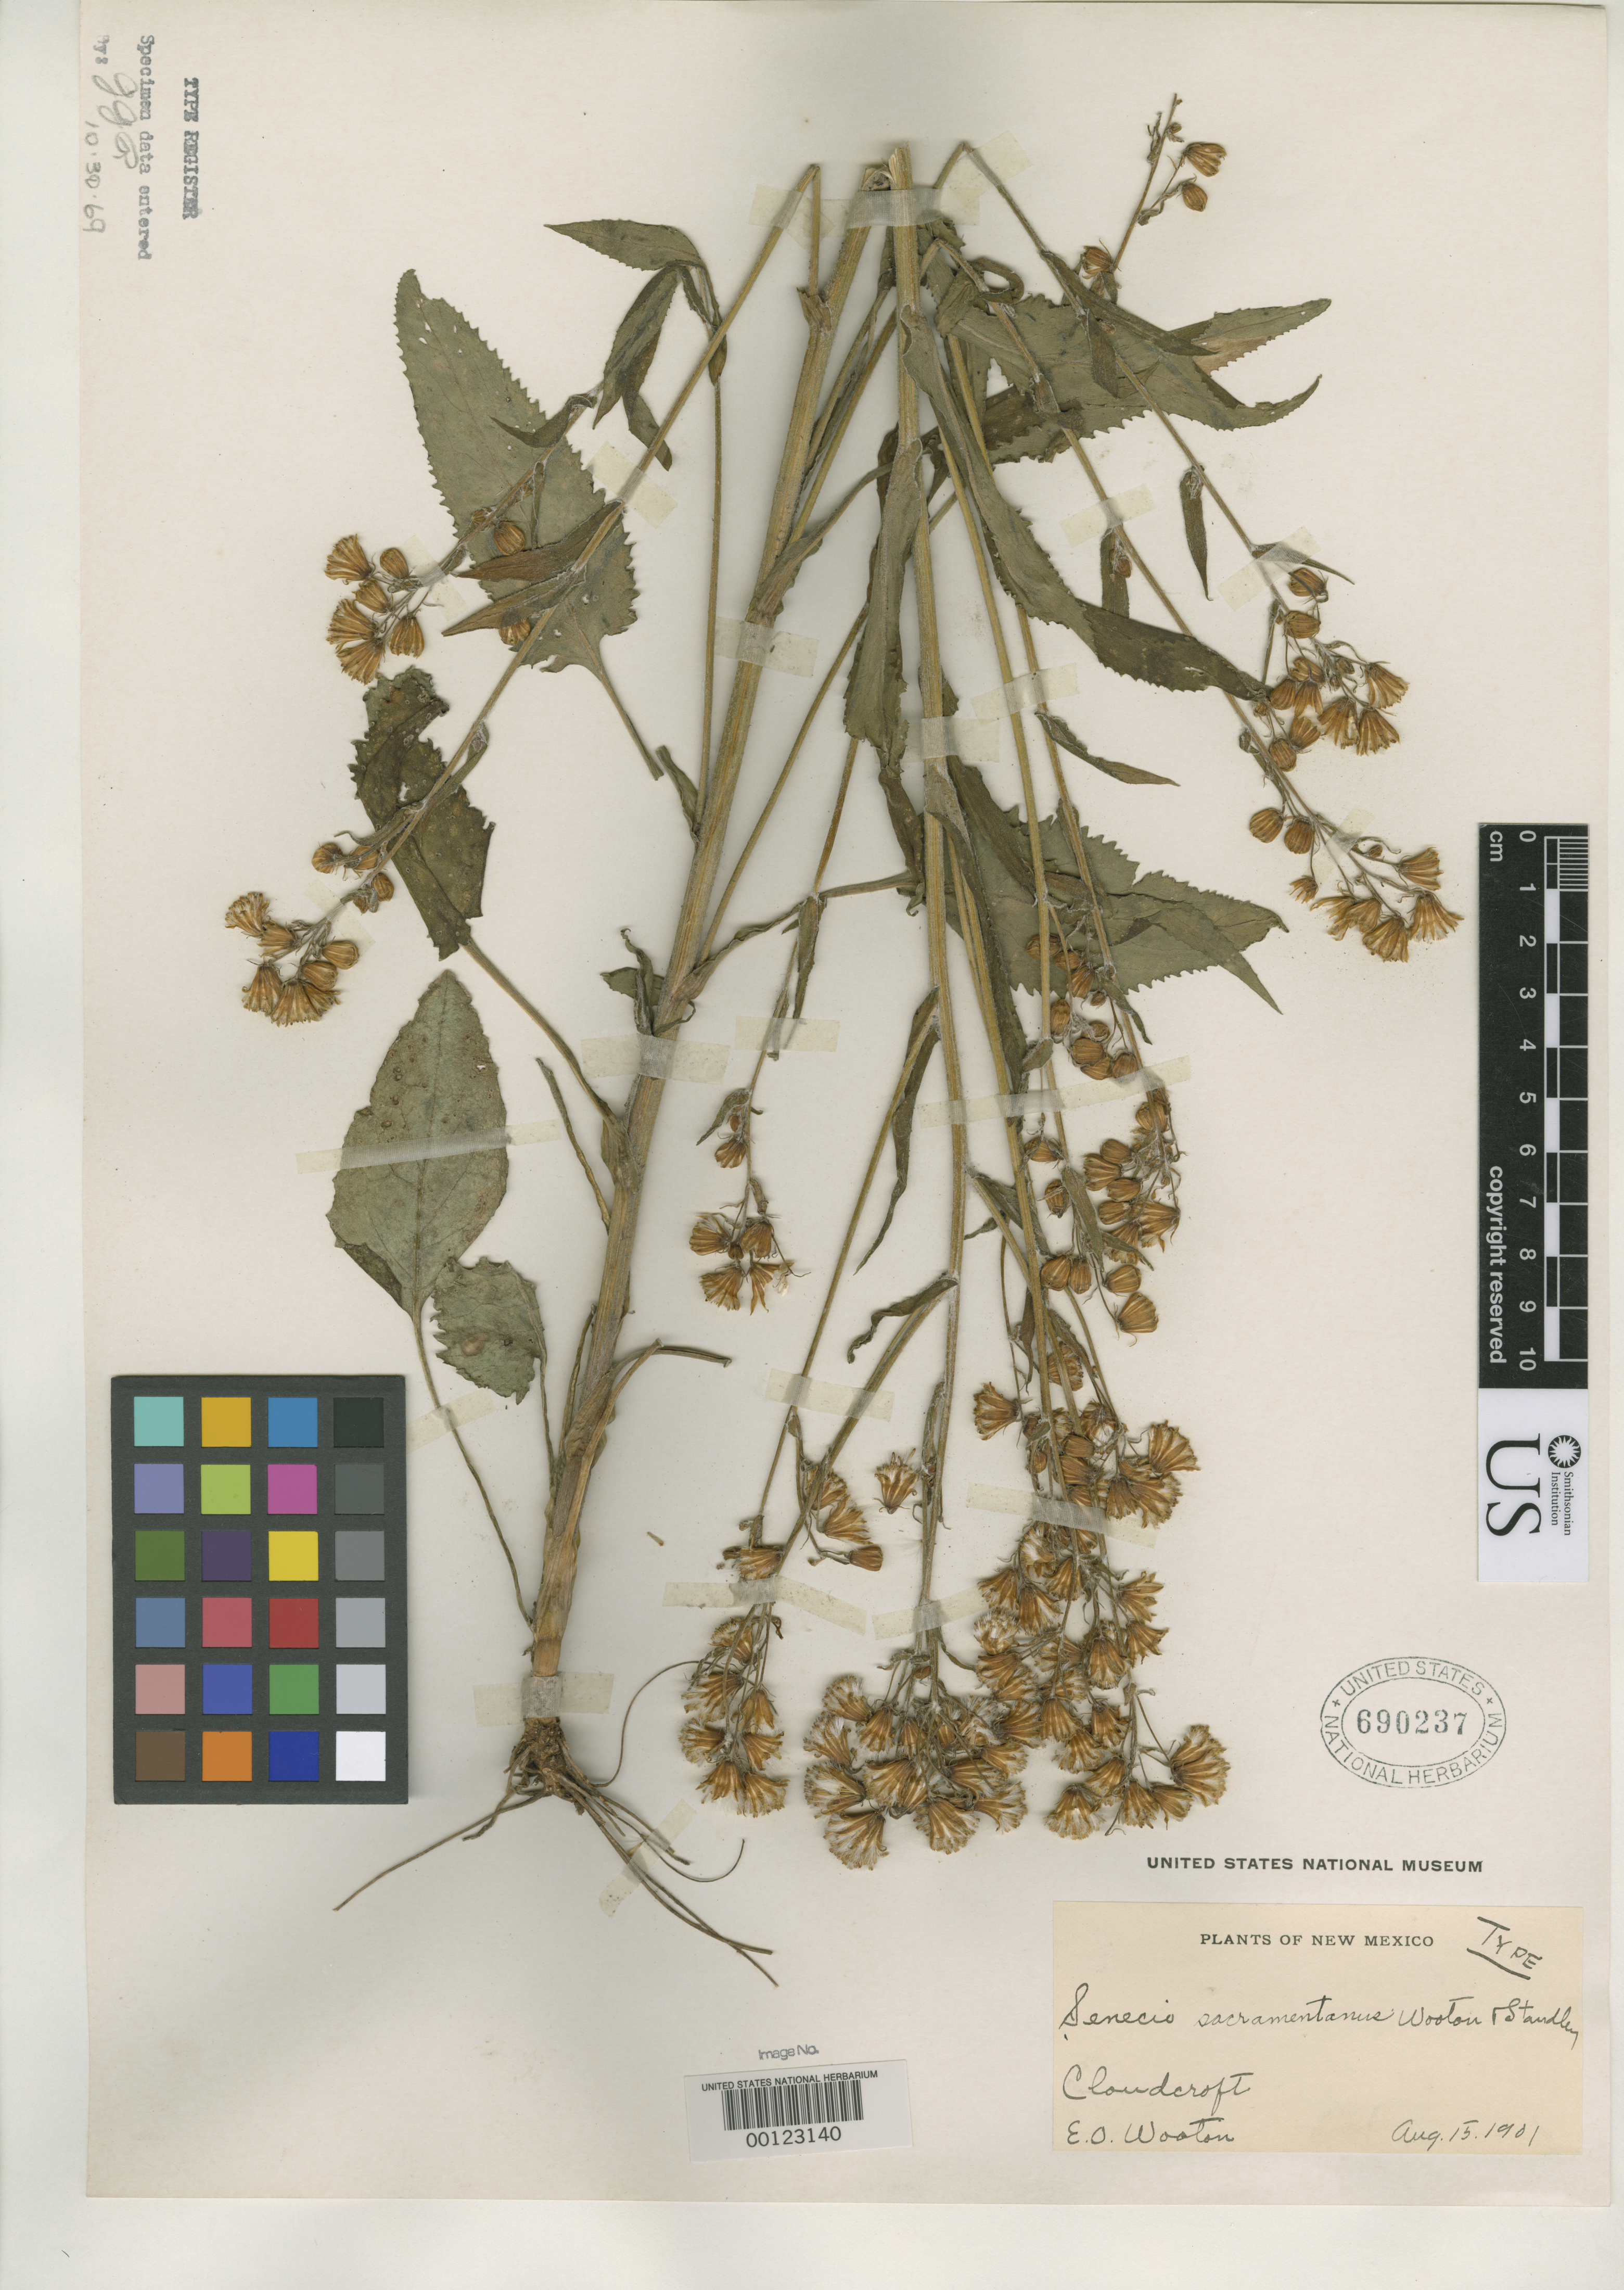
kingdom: Plantae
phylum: Tracheophyta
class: Magnoliopsida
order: Asterales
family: Asteraceae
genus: Senecio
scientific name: Senecio sacramentanus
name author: Wooton & Standl.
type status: Holotype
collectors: E. O. Wooton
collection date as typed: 15 Aug 1901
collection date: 1901-08-15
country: United States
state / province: New Mexico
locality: Vicinity of Cloudcroft near summit of Sacramento Mts.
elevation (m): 2620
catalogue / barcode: US 690237